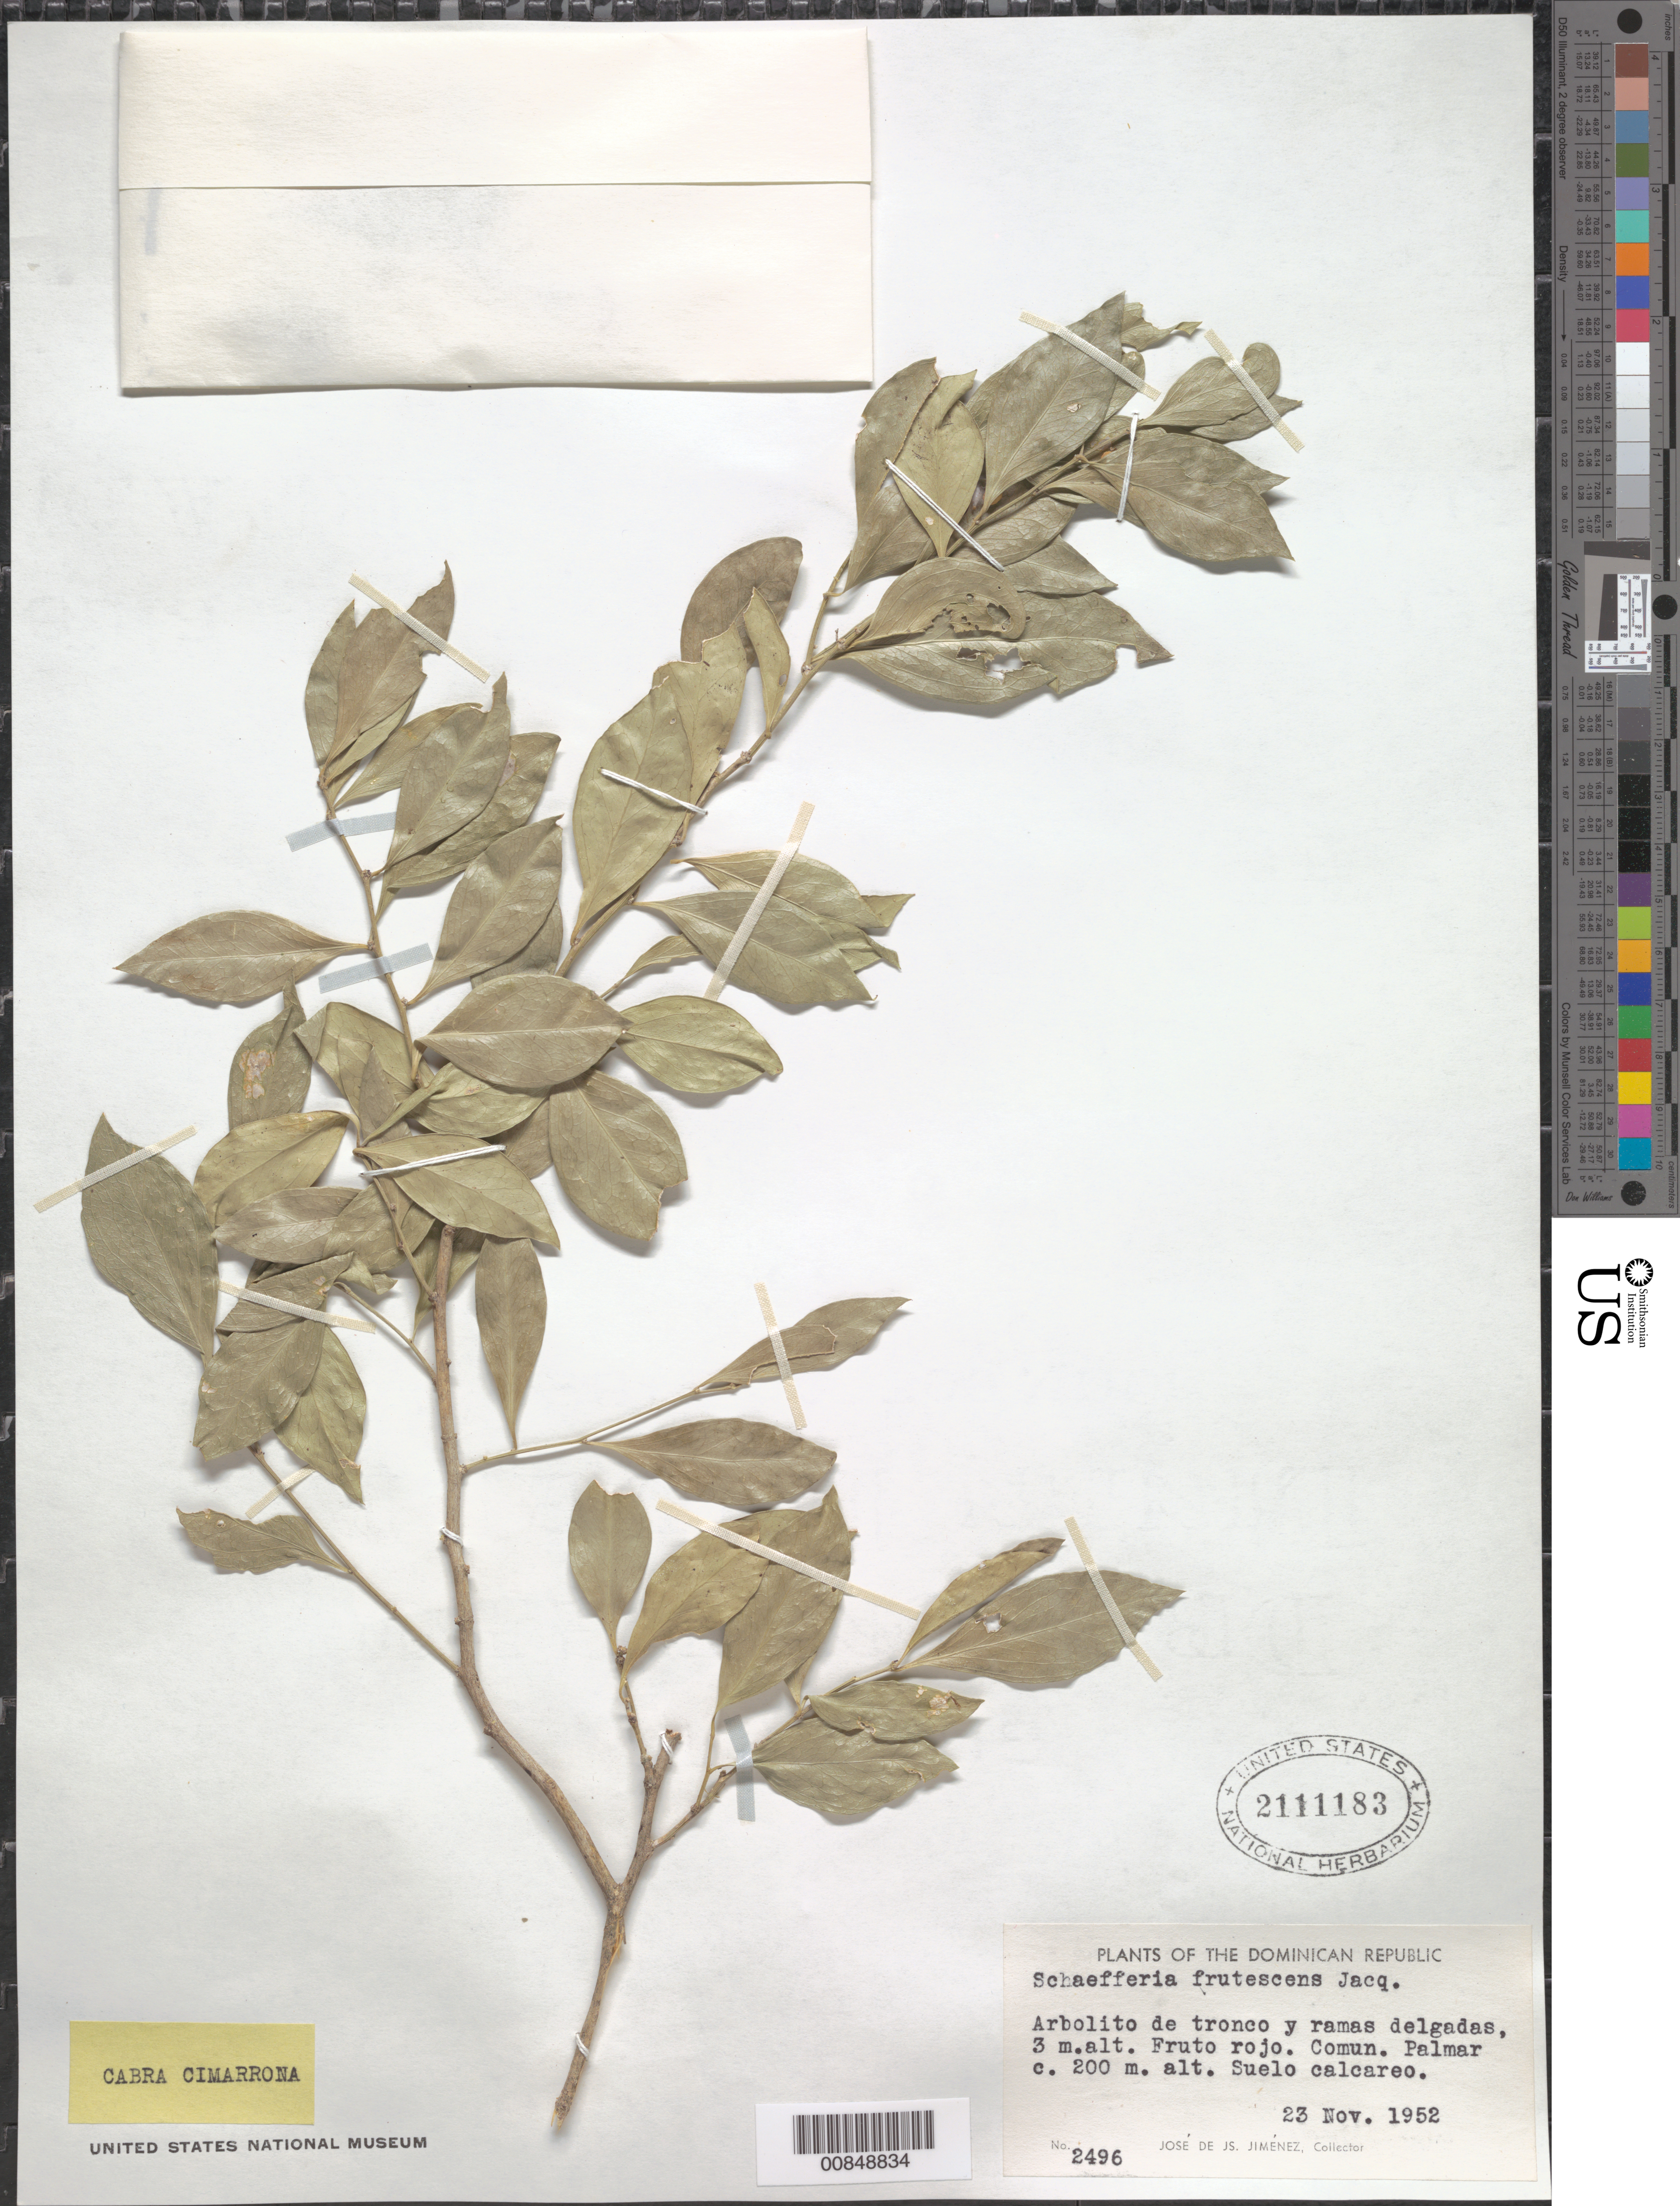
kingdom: Plantae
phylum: Tracheophyta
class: Magnoliopsida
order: Celastrales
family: Celastraceae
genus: Schaefferia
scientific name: Schaefferia frutescens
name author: Jacq.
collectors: J. J. Jiménez Almonte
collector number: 2496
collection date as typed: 23 Nov 1952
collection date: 1952-11-23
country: Dominican Republic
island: Hispaniola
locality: Palmar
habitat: Suelo calcareo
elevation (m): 200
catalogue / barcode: US 2111183